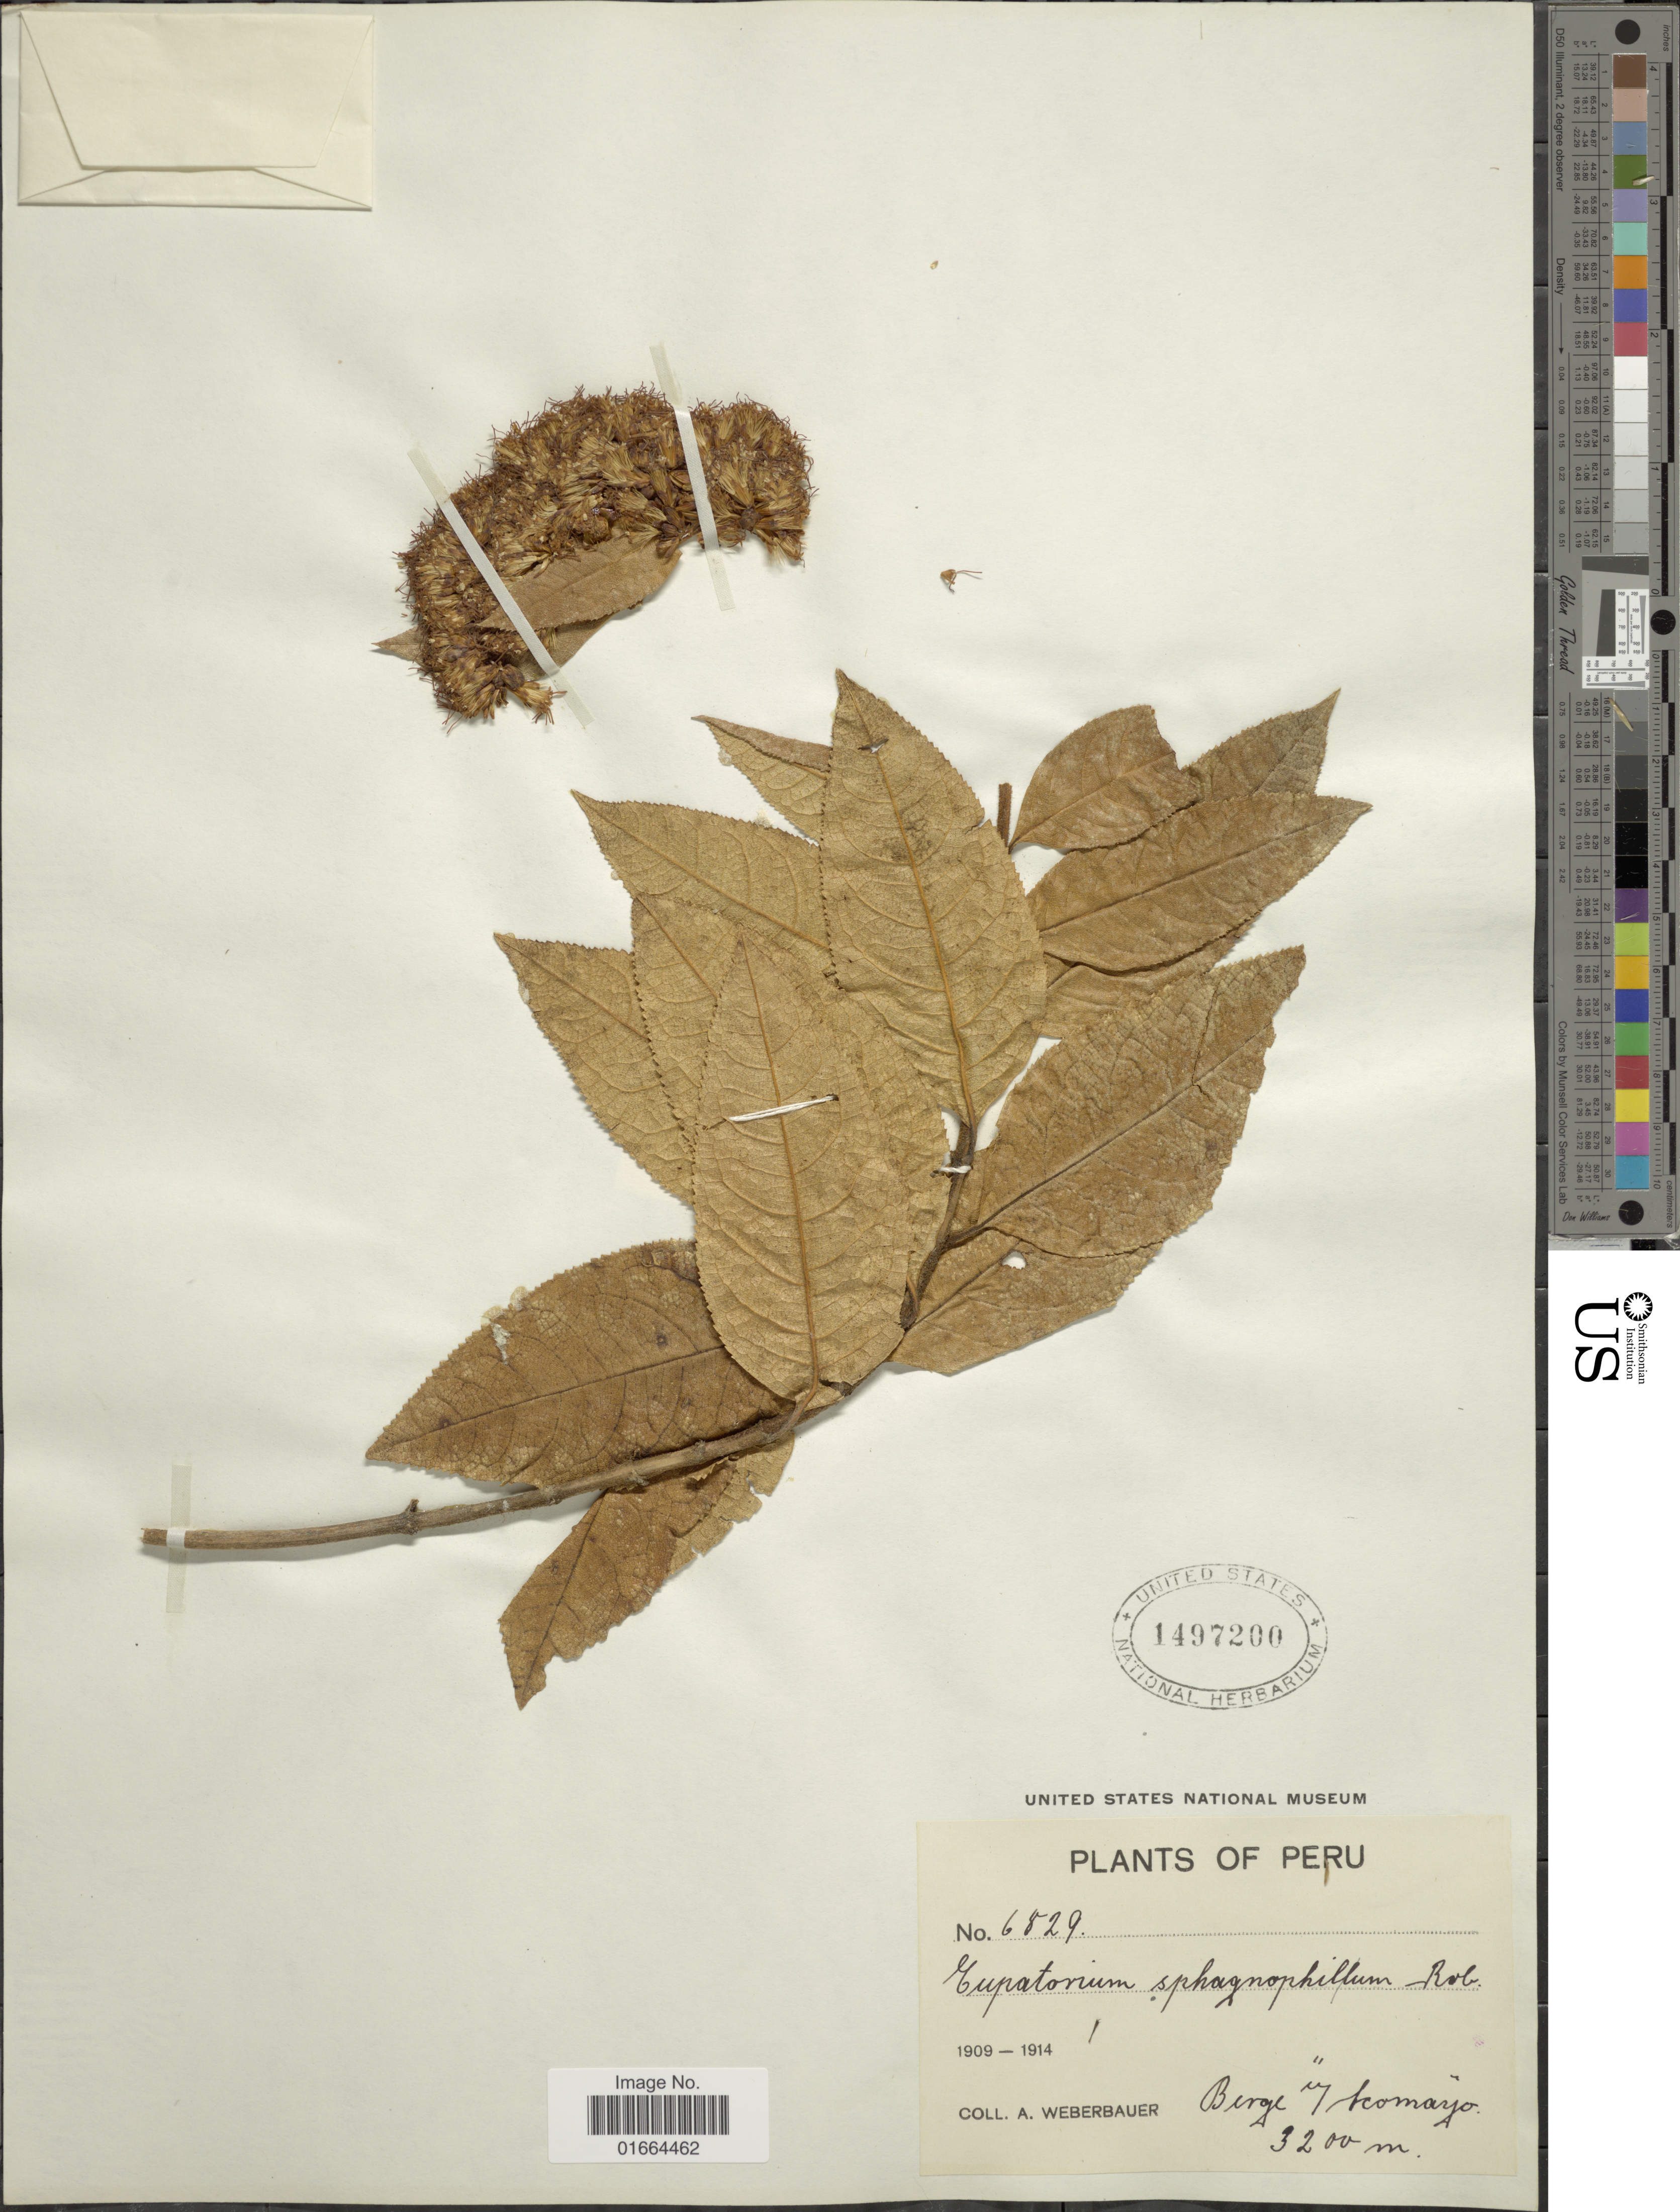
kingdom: Plantae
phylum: Tracheophyta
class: Magnoliopsida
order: Asterales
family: Asteraceae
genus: Badilloa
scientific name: Badilloa sphagnophila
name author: (B.L. Rob.) R.M. King & H. Rob.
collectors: A. Weberbauer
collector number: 6829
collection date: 1909/1914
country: Peru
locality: Berge in Acomayo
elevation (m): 3200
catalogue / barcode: US 1497200